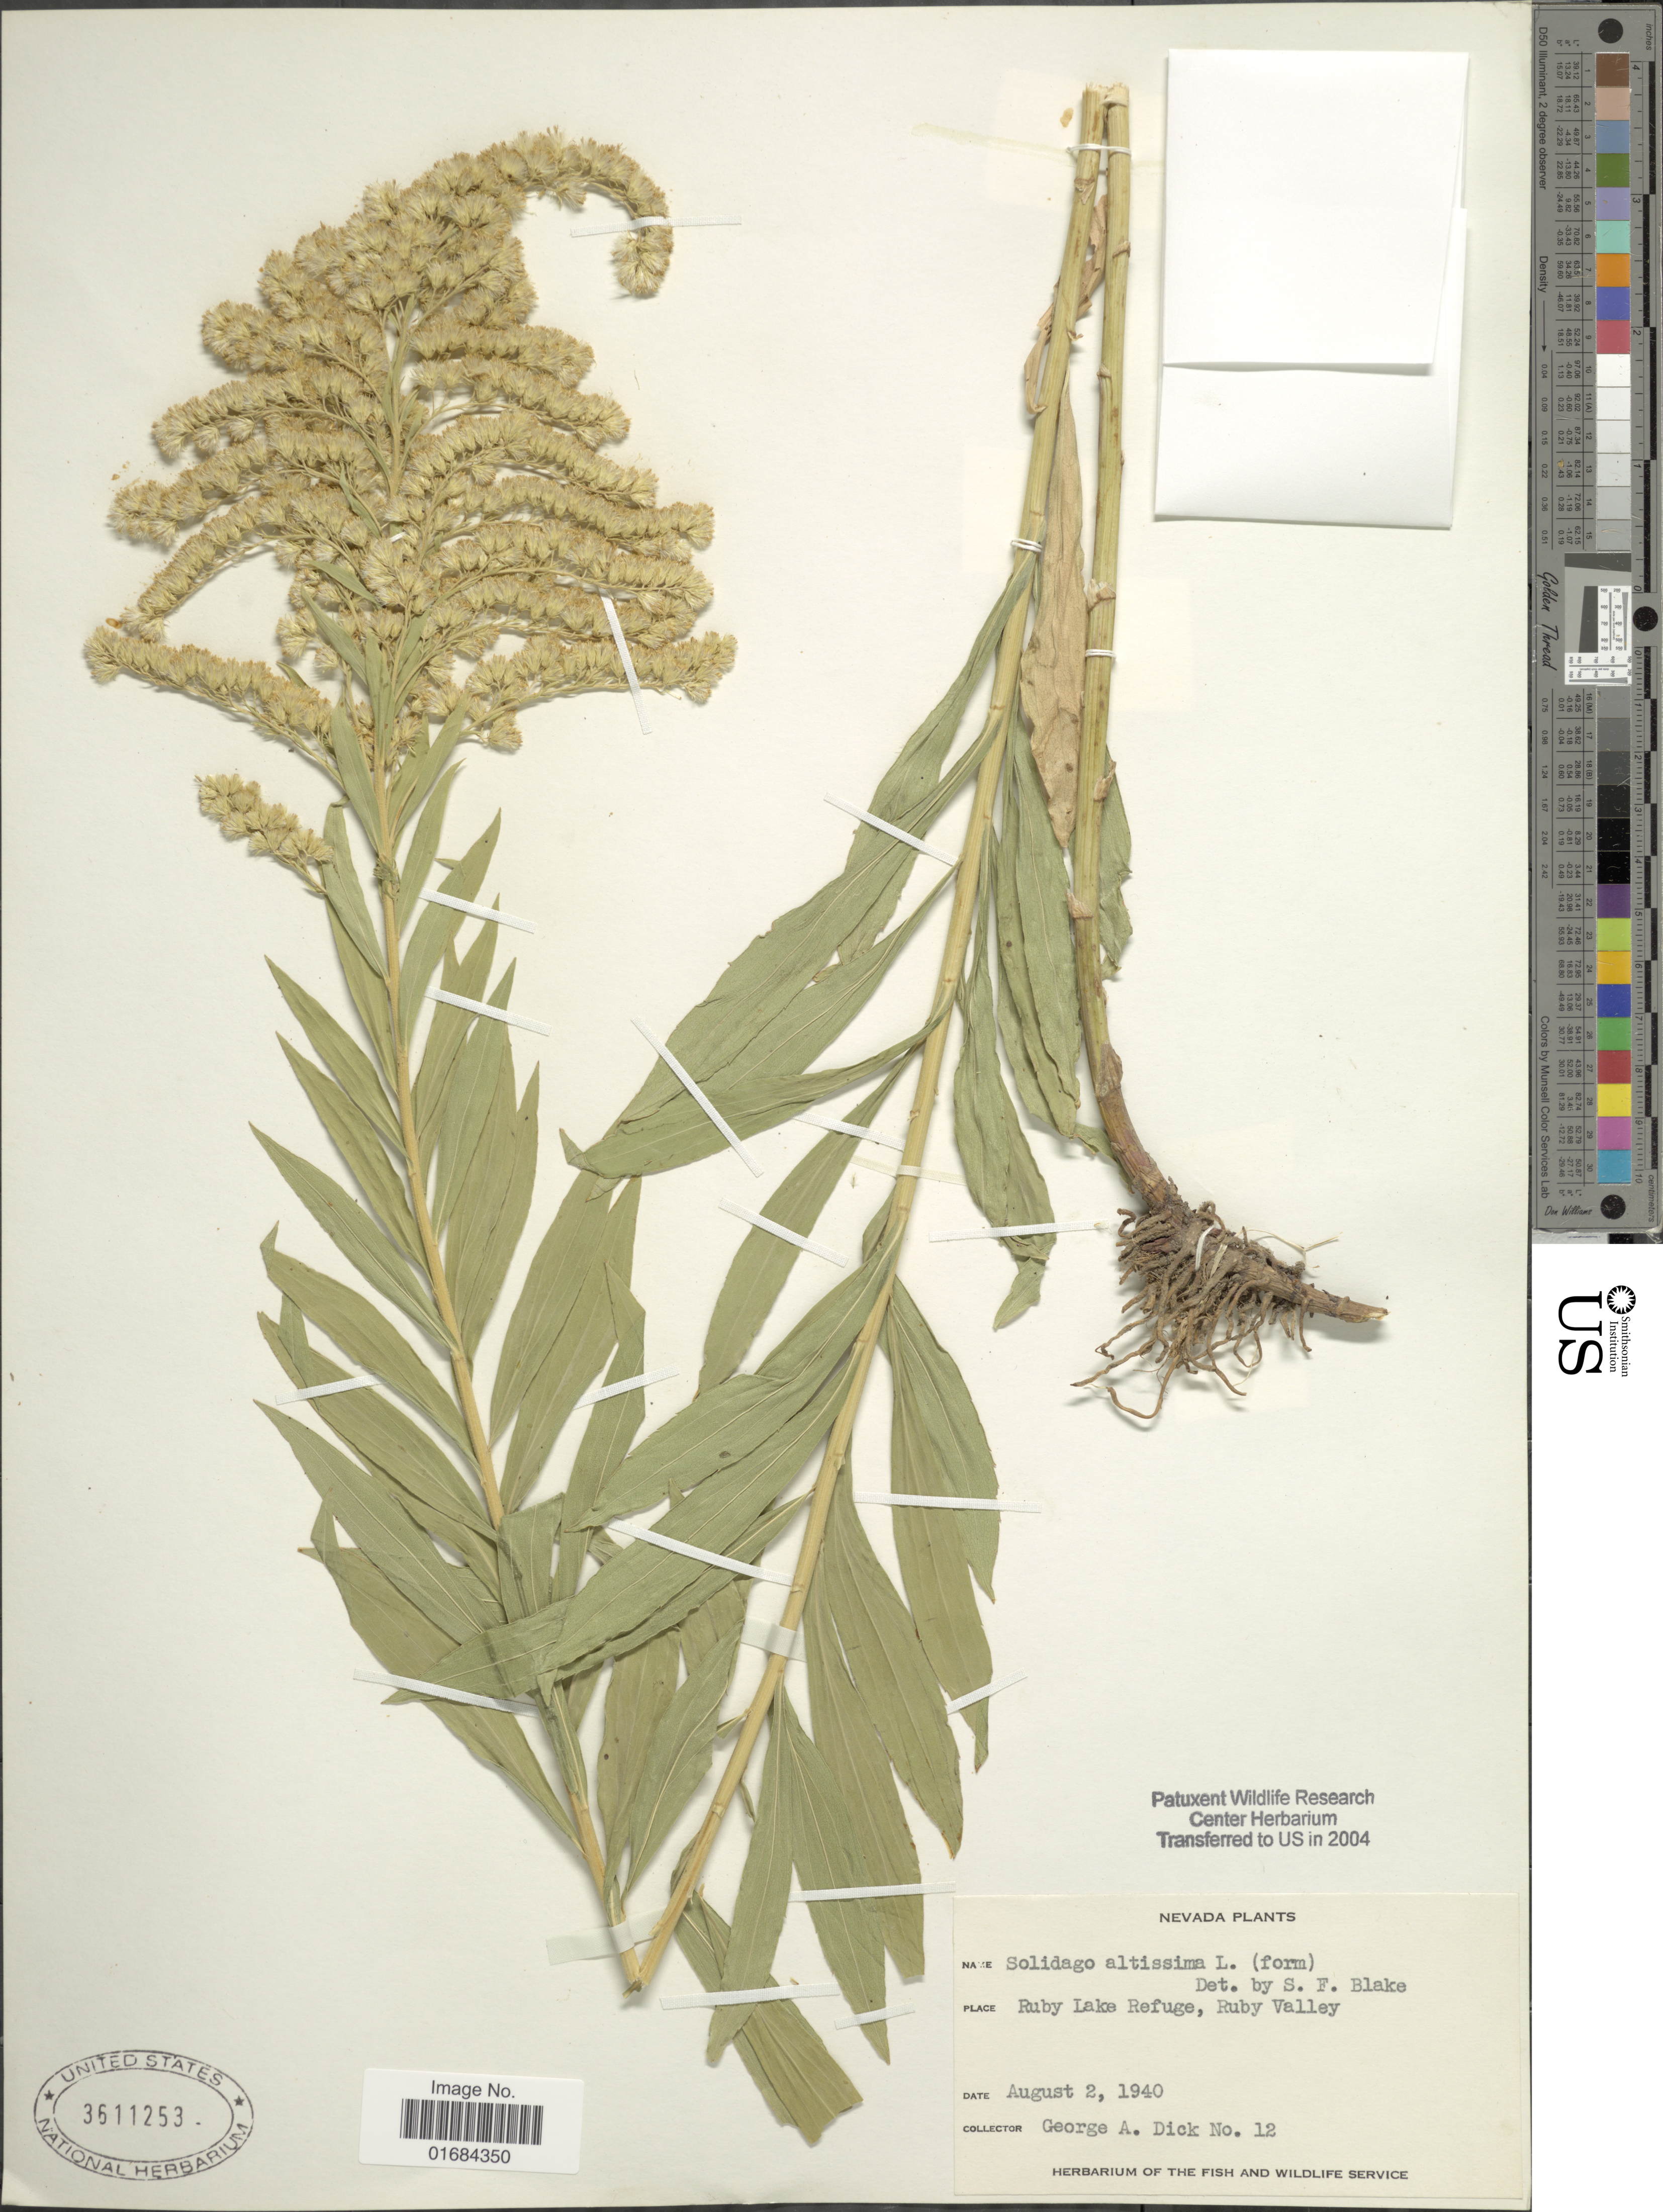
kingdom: Plantae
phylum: Tracheophyta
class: Magnoliopsida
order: Asterales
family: Asteraceae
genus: Solidago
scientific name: Solidago altissima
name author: L.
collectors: G. Dick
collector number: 12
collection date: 1940-08-02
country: United States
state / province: Nevada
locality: Ruby Lake Refuge, Ruby Valley.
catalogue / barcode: US 3611253